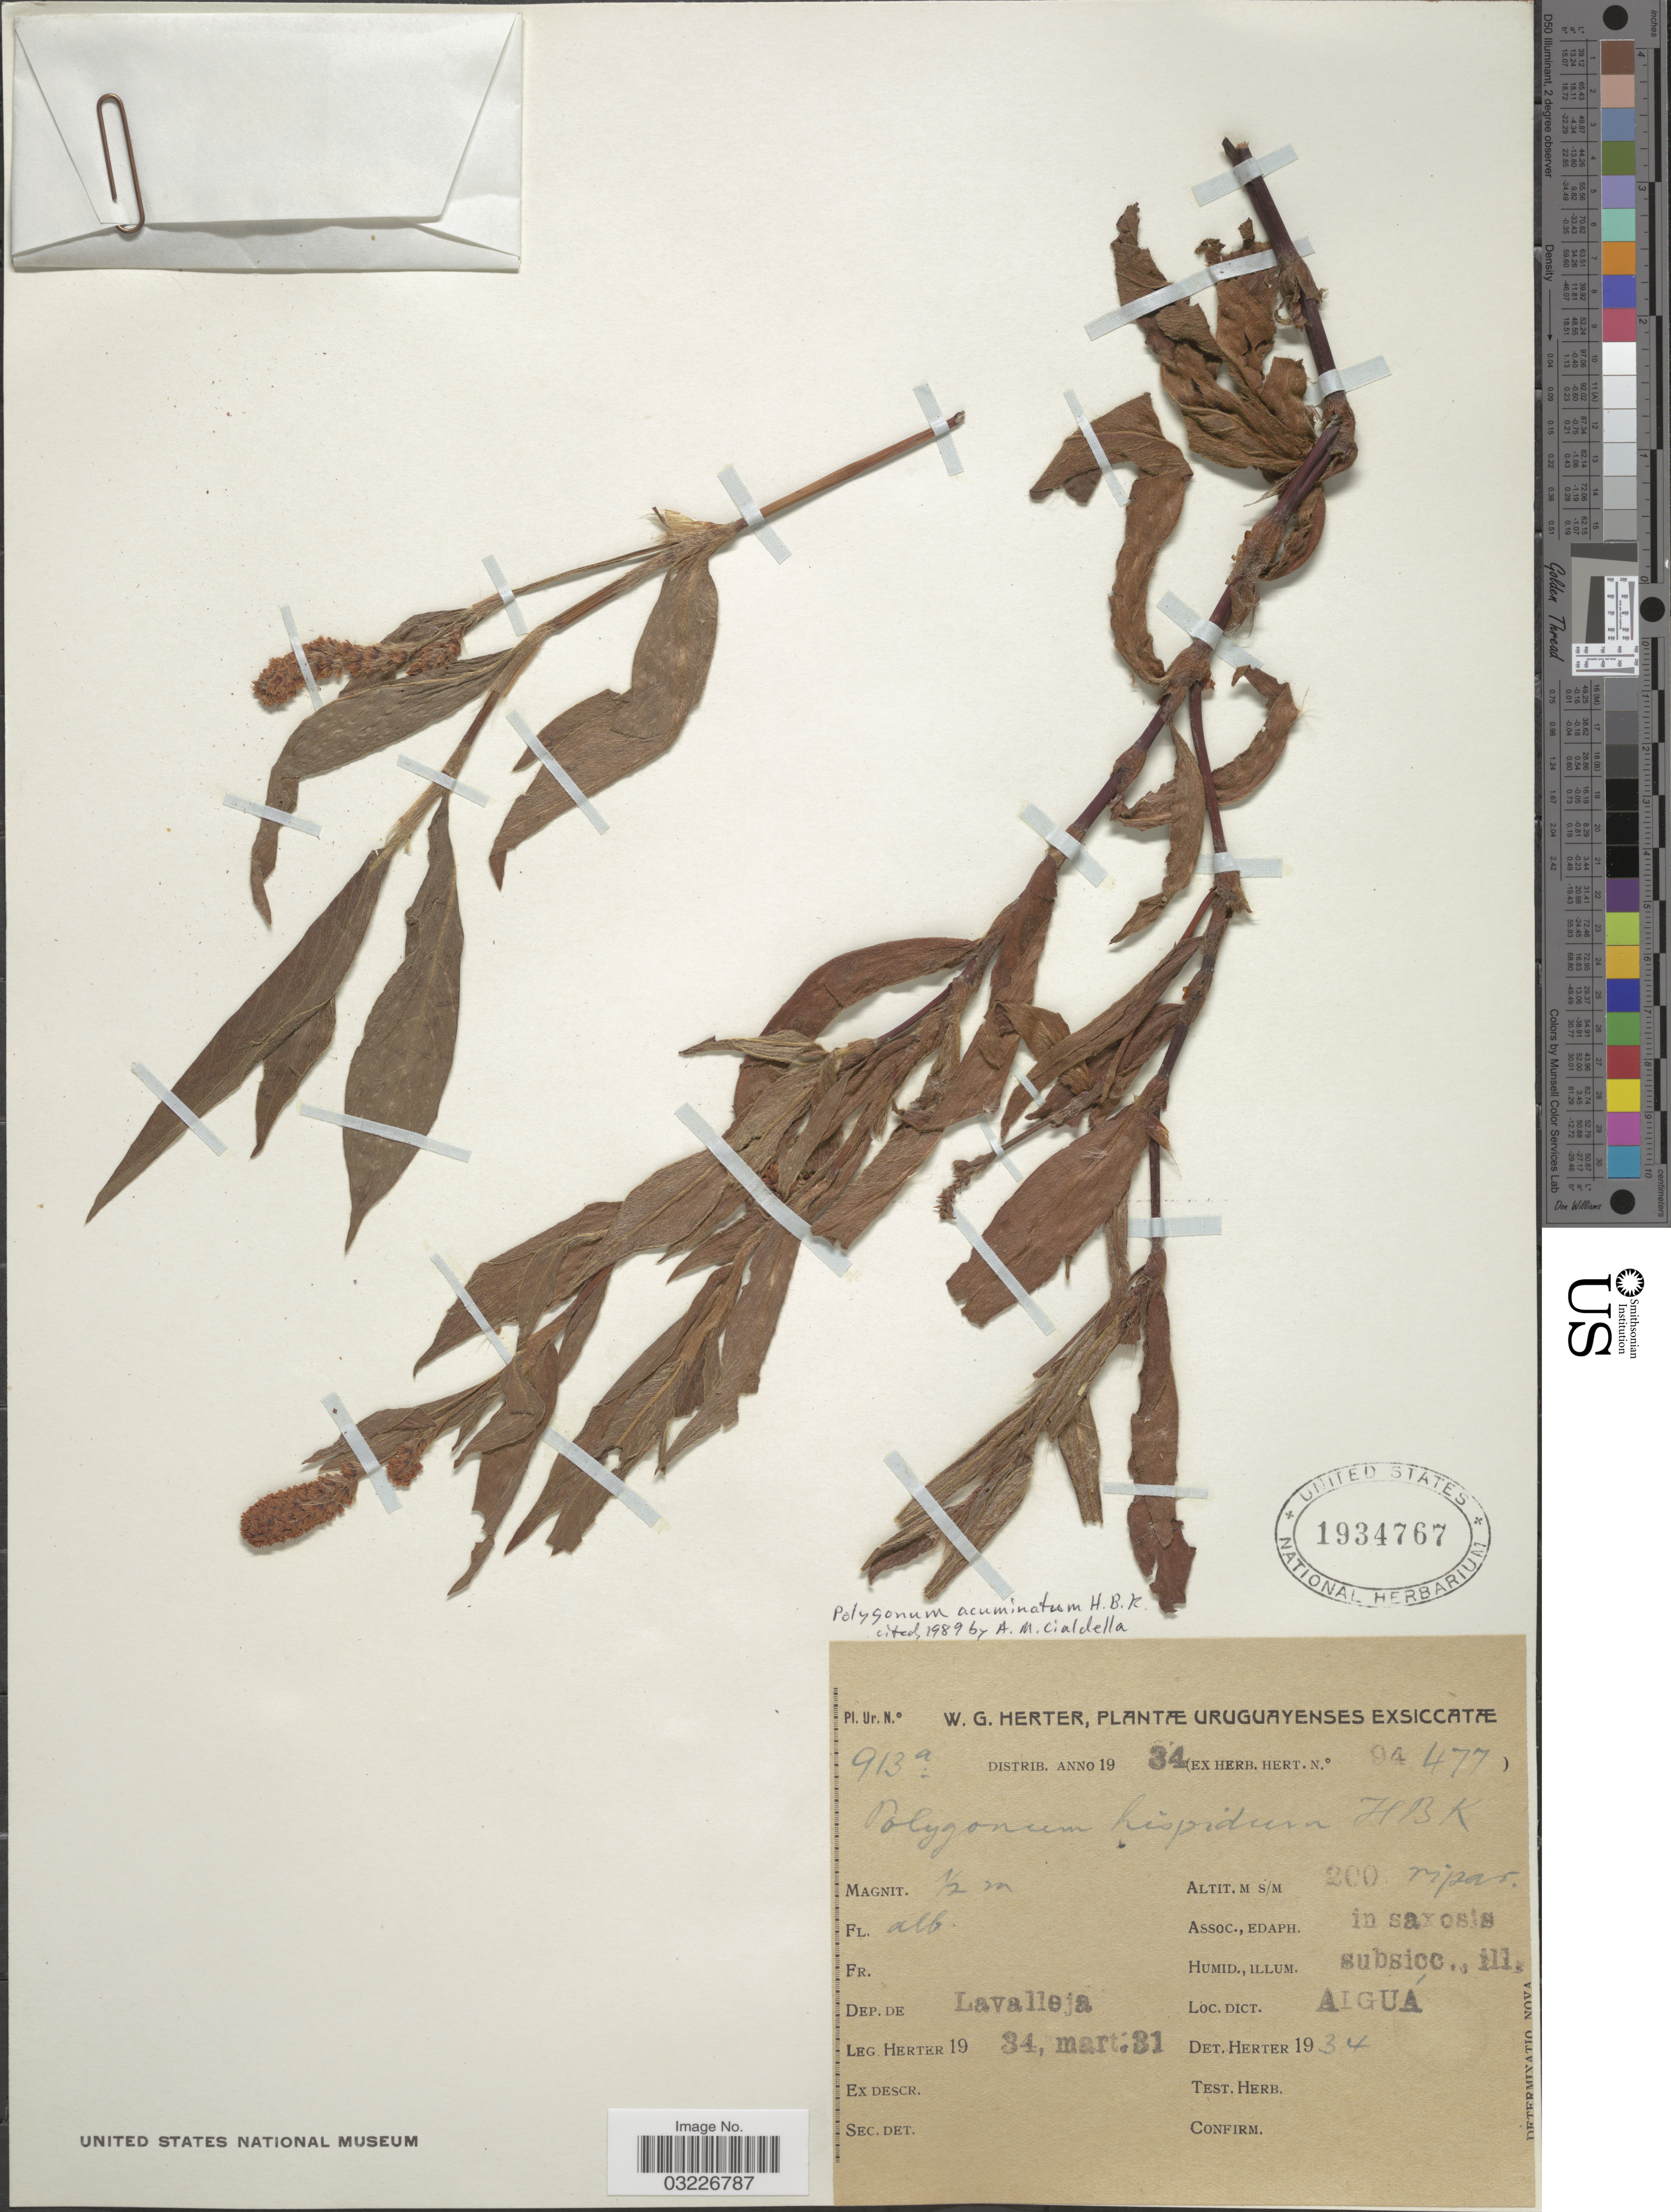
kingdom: Plantae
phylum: Tracheophyta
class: Magnoliopsida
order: Caryophyllales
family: Polygonaceae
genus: Polygonum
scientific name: Polygonum acuminatum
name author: Kunth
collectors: W. G. Herter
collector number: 913a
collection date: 1934-03-31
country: Uruguay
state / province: Lavalleja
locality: Dep. de Lavalleja. Aiguá.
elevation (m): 200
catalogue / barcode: US 1934767